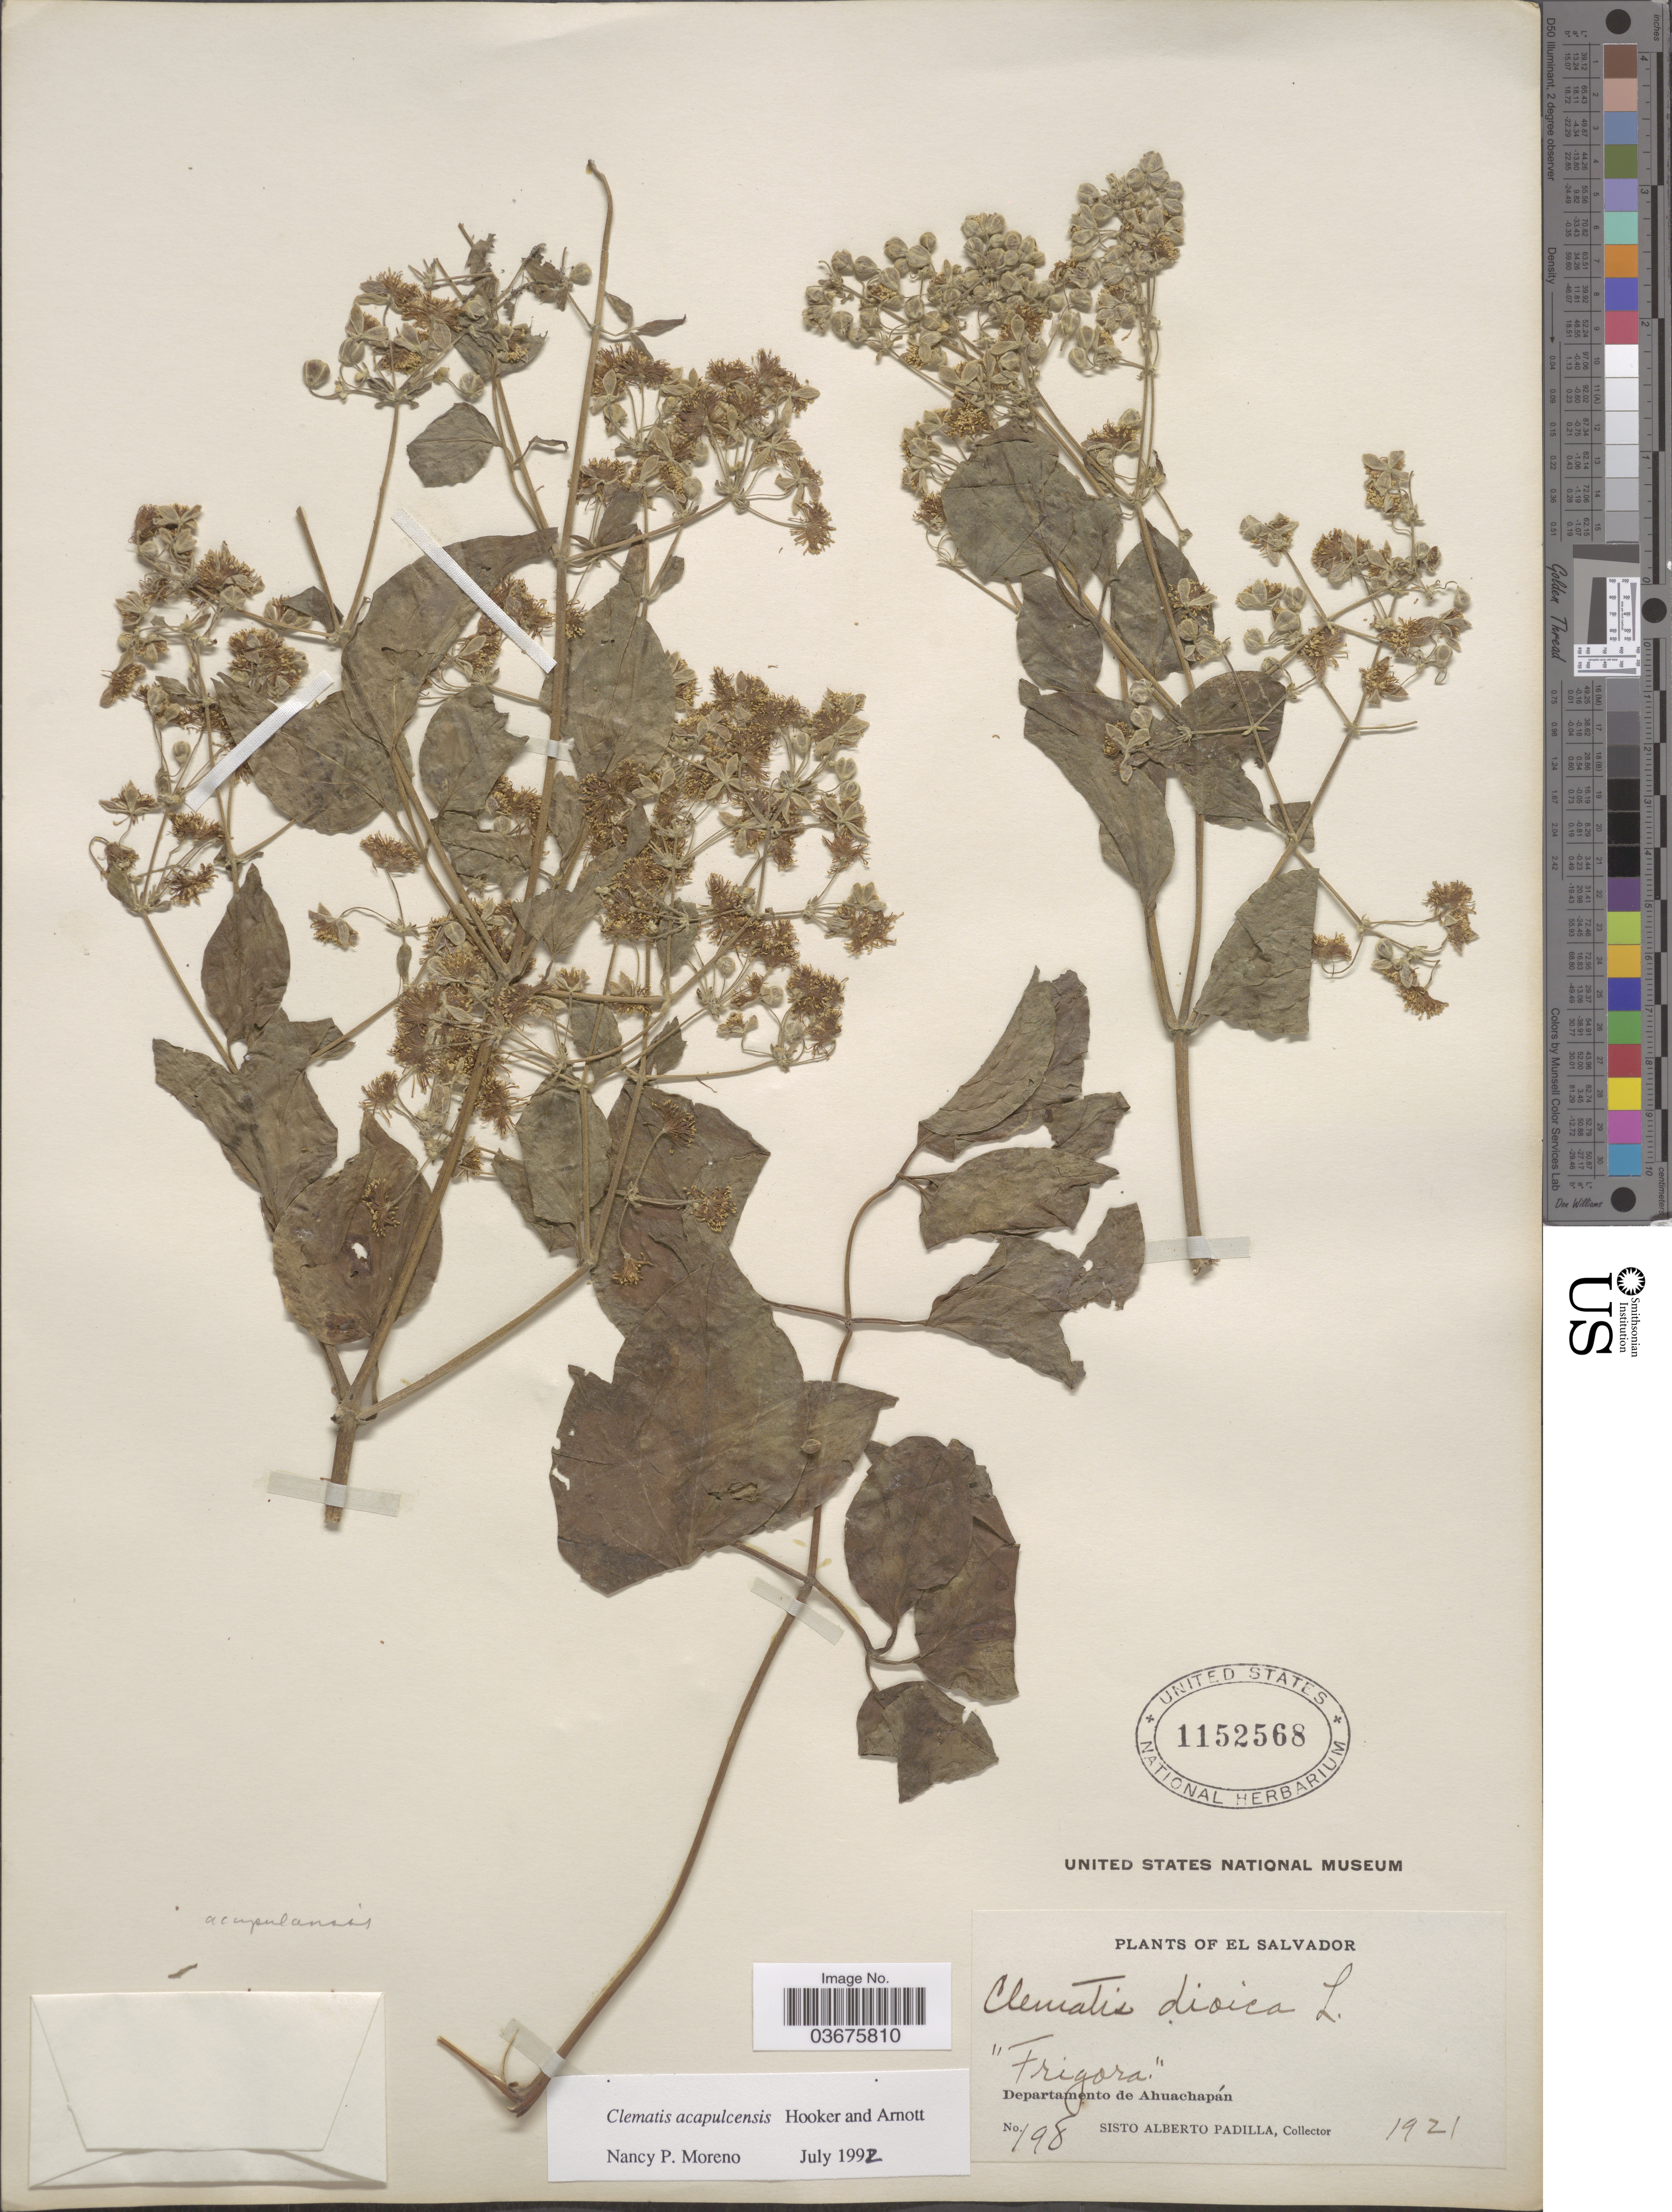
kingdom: Plantae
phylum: Tracheophyta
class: Magnoliopsida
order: Ranunculales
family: Ranunculaceae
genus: Clematis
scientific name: Clematis acapulcensis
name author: Hook. & Arn.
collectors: S. A. Padilla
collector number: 198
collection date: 1921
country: El Salvador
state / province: Ahuachapan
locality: "Frigora". Departamento de Ahuachapán.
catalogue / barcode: US 1152568